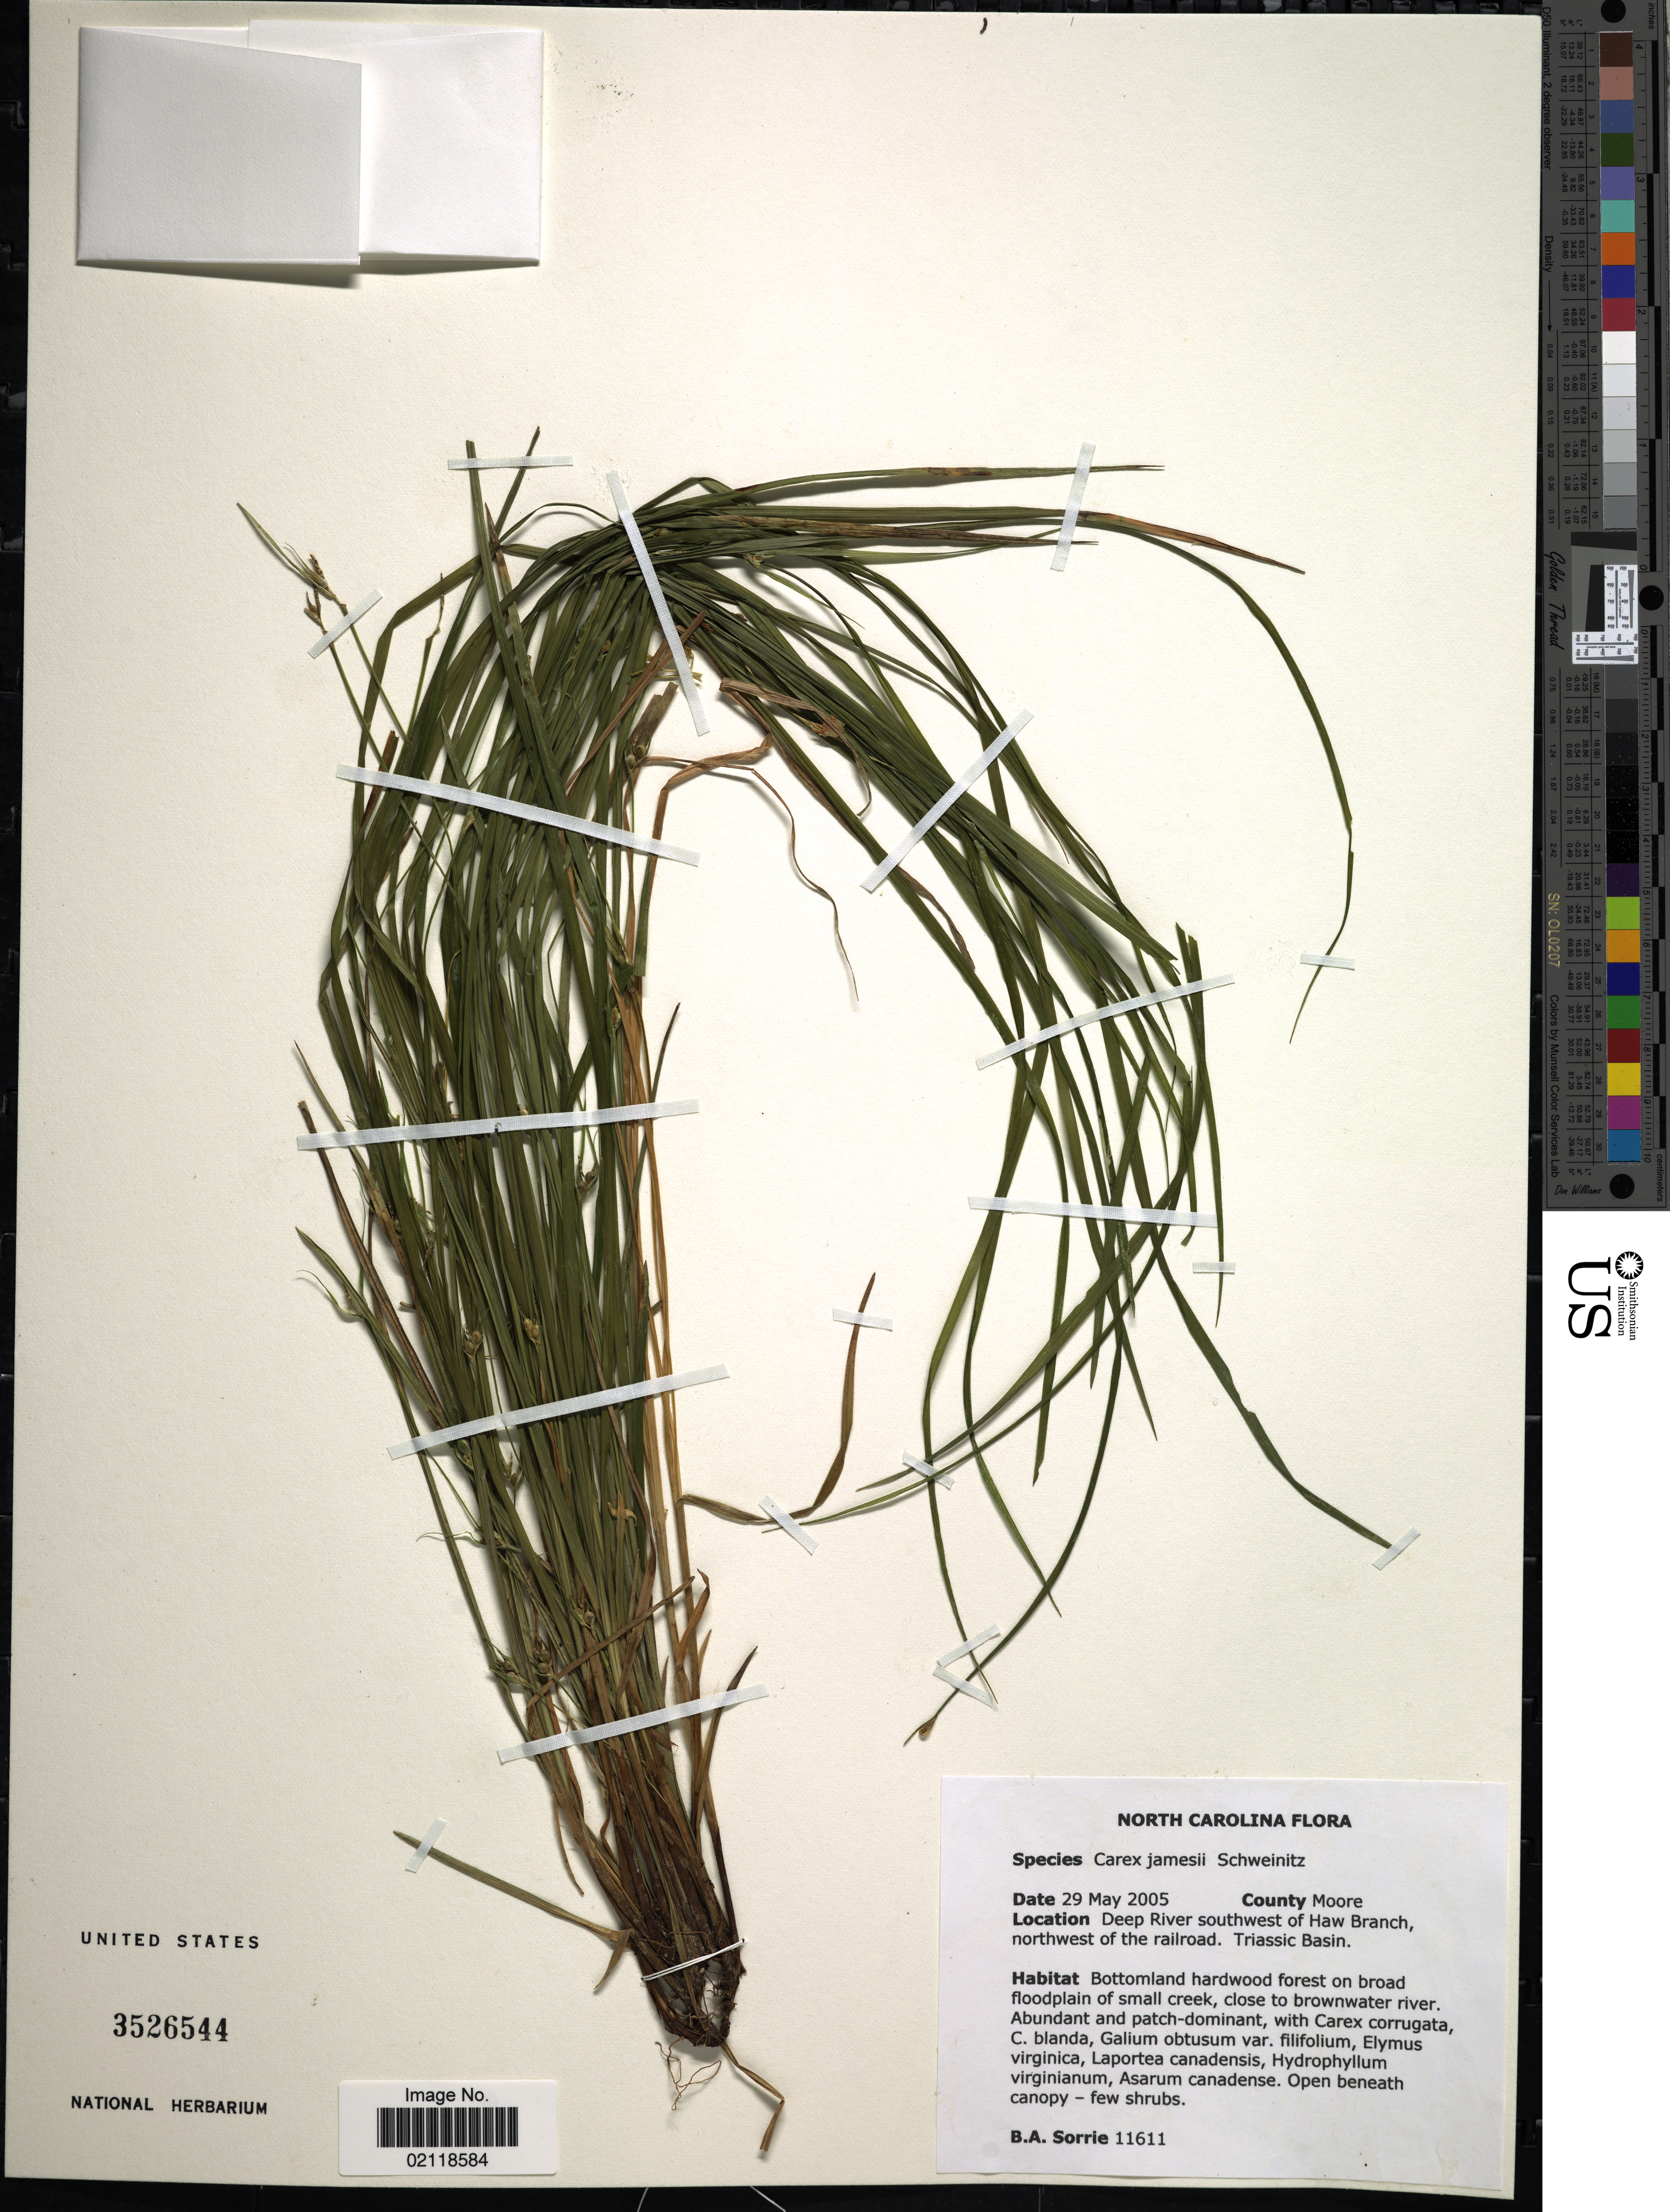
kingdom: Plantae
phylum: Tracheophyta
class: Liliopsida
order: Poales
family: Cyperaceae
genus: Carex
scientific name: Carex jamesii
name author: Schwein.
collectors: B. Sorrie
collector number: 11611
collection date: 2005-05-29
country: United States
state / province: North Carolina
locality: County Moore, Deep River southwest of Haw Branch, northwest of the railroad, Triassic Basin, bottomland hardwood forest on broad floodplain of small creek, close to brownwater river.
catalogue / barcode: US 3526544